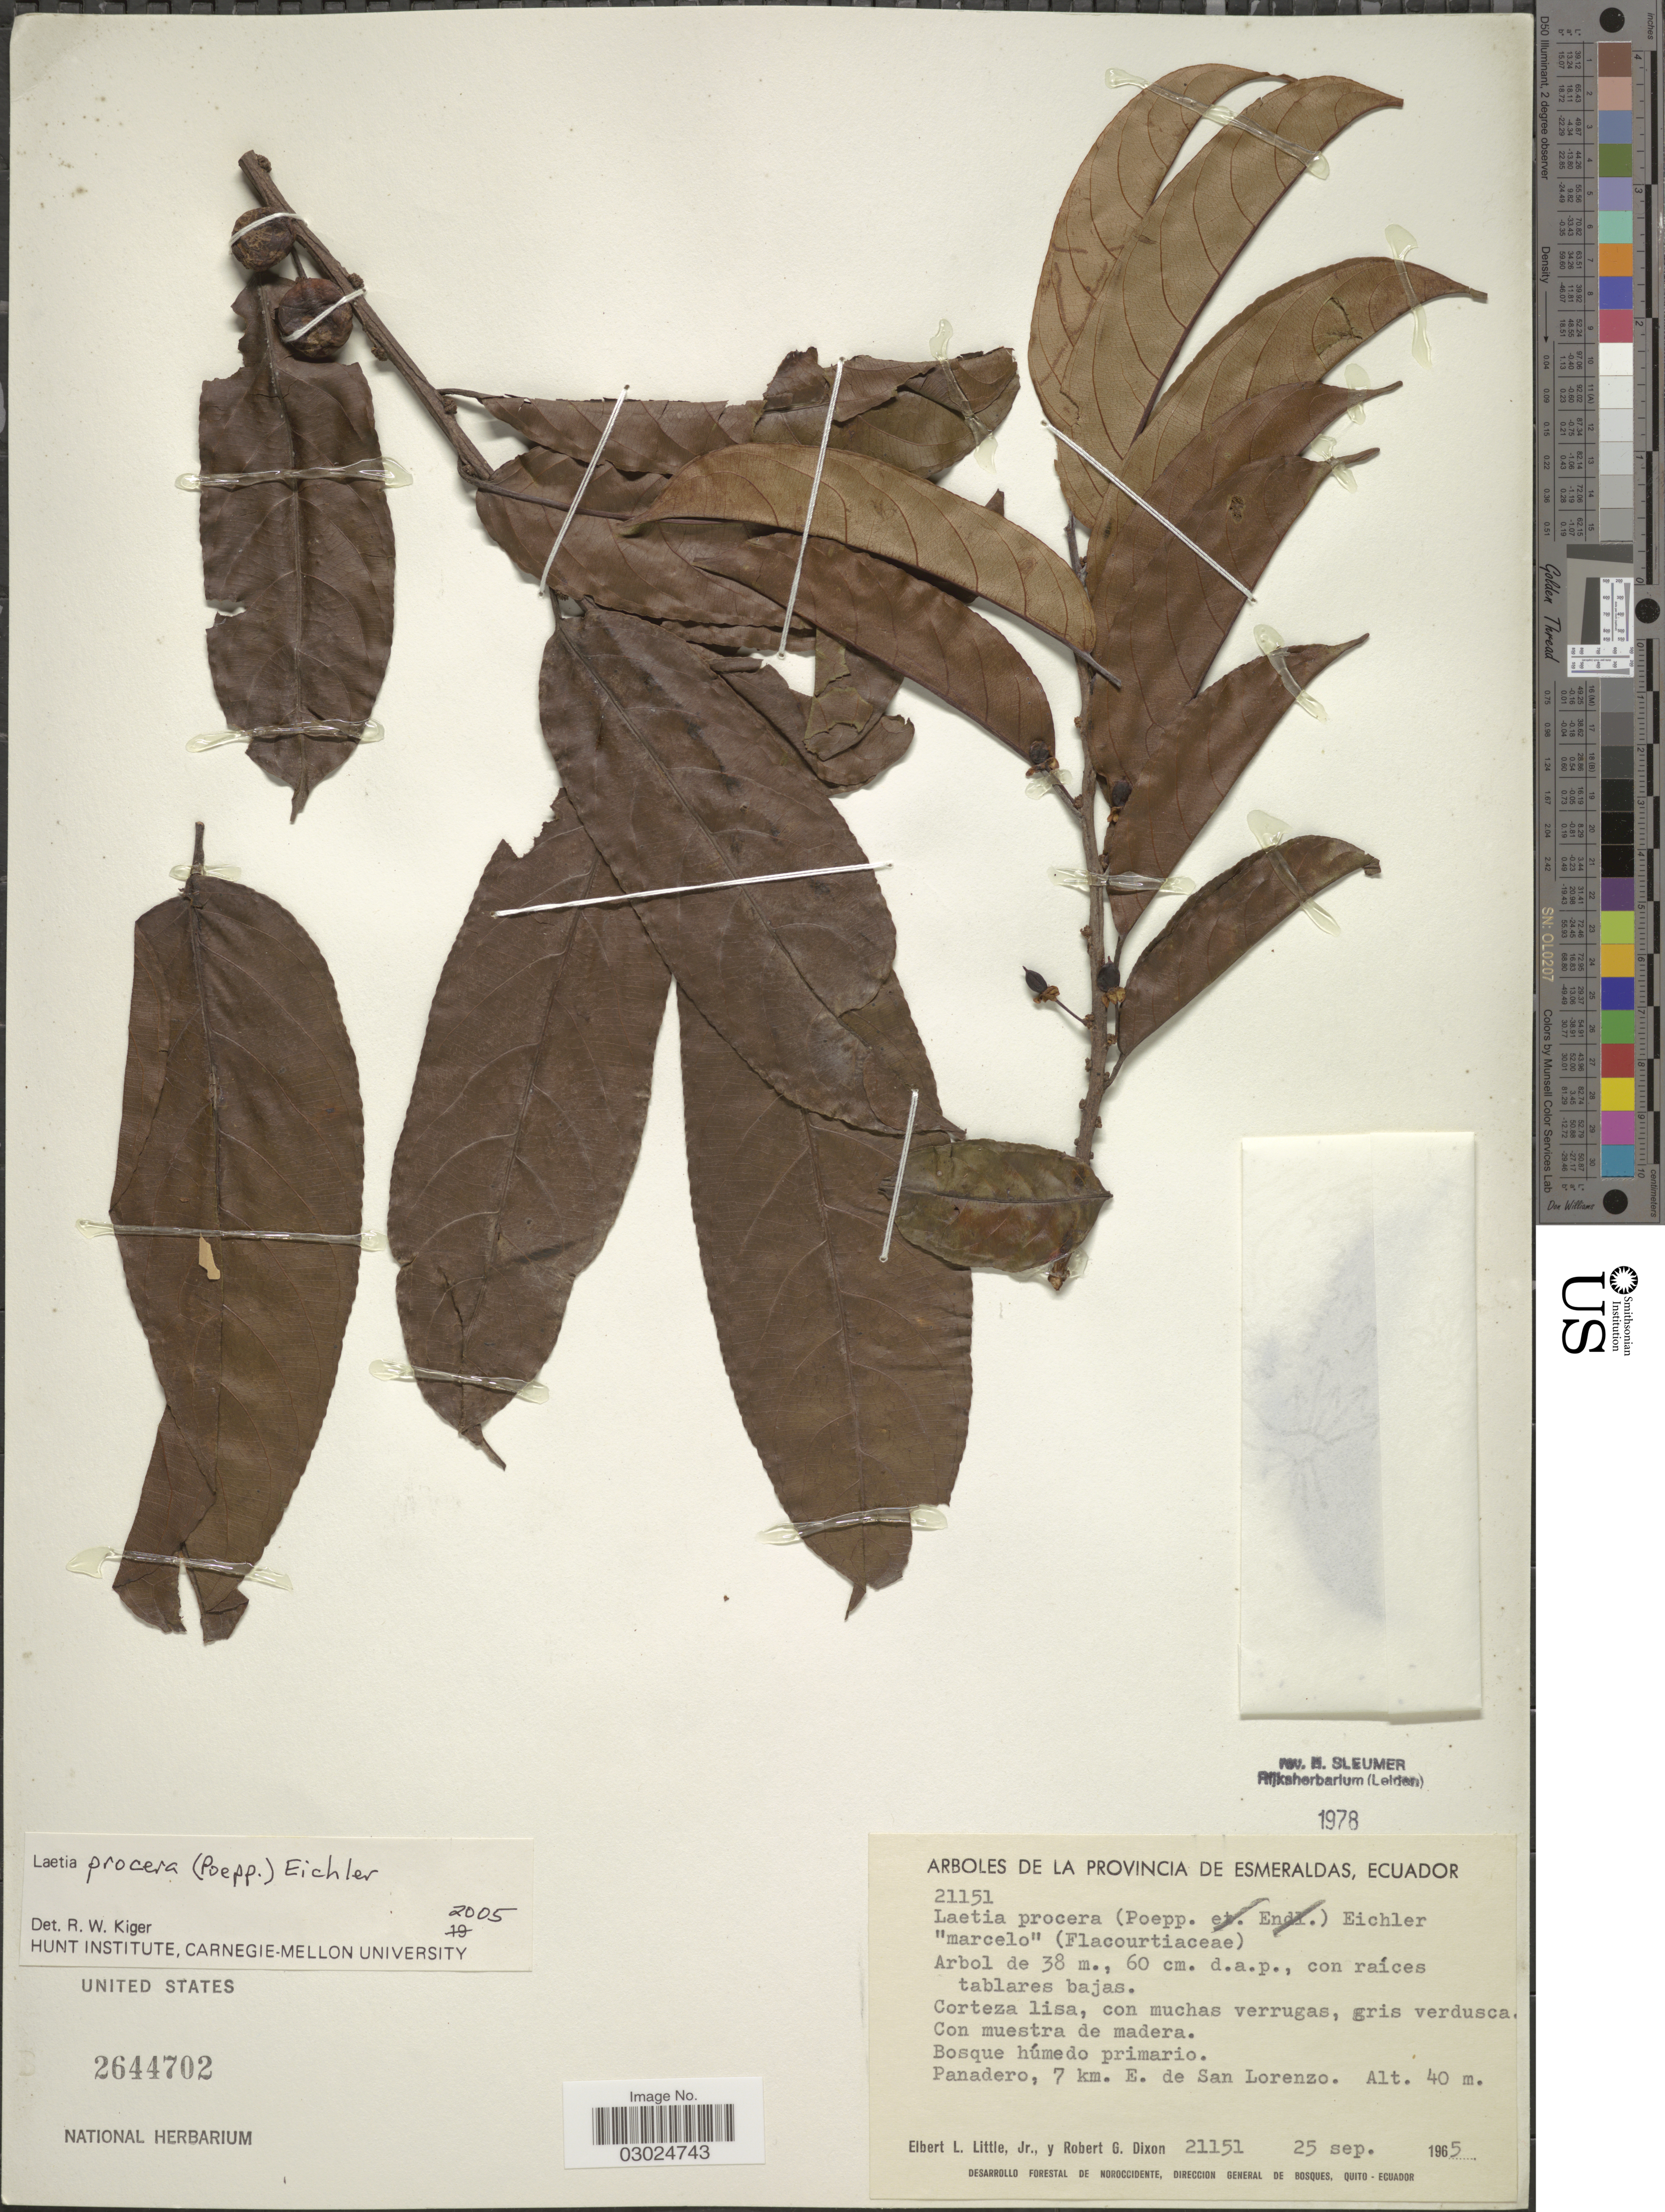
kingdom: Plantae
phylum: Tracheophyta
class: Magnoliopsida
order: Malpighiales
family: Salicaceae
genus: Laetia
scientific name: Laetia procera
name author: (Poepp.) Eichler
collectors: E. L. Little & R. G. Dixon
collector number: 21151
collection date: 1965-09-25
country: Ecuador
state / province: Esmeraldas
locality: Arboles de la Provincia de Esmeraldas. Panadero, 7 km. E. de San Lorenzo.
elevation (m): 40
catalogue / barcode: US 2644702